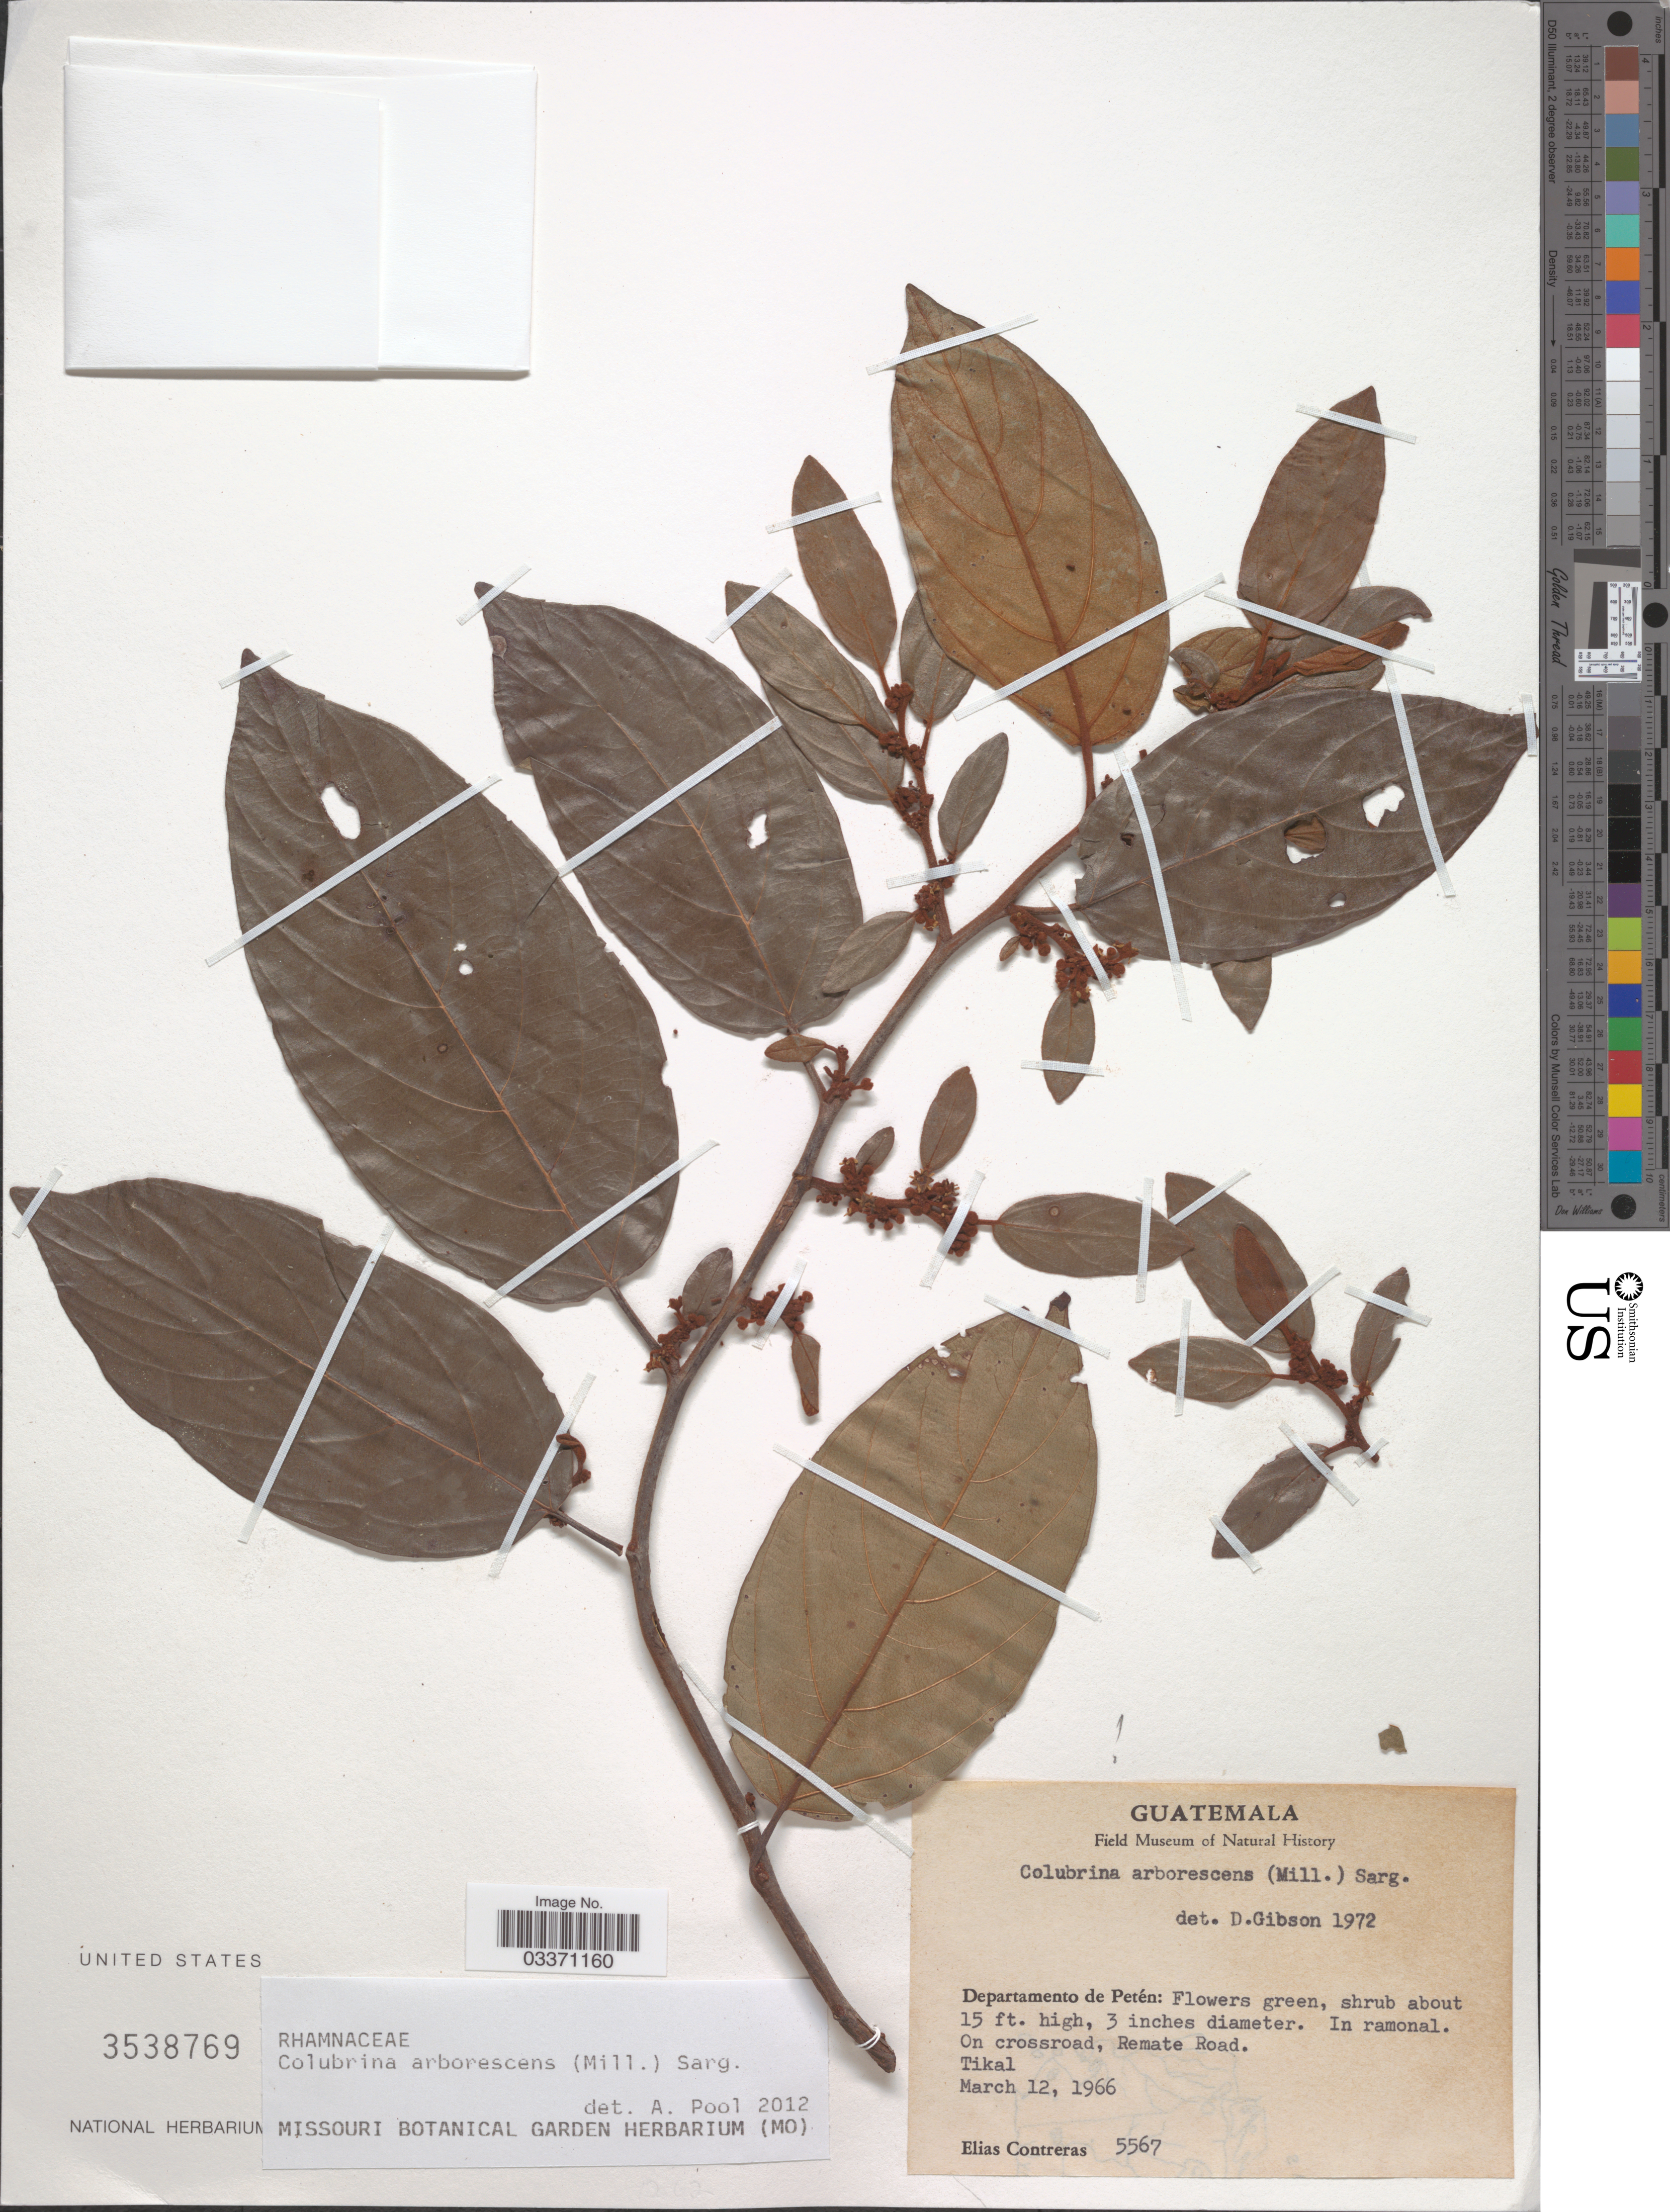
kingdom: Plantae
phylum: Tracheophyta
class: Magnoliopsida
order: Rosales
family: Rhamnaceae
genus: Colubrina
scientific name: Colubrina arborescens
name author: (Mill.) Sarg.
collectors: E. Contreras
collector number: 5567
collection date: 1966-03-12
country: Guatemala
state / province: El Petén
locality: Departamento de Petén. In ramonal. On crossroad, Remate Road, Tikal.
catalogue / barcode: US 3538769